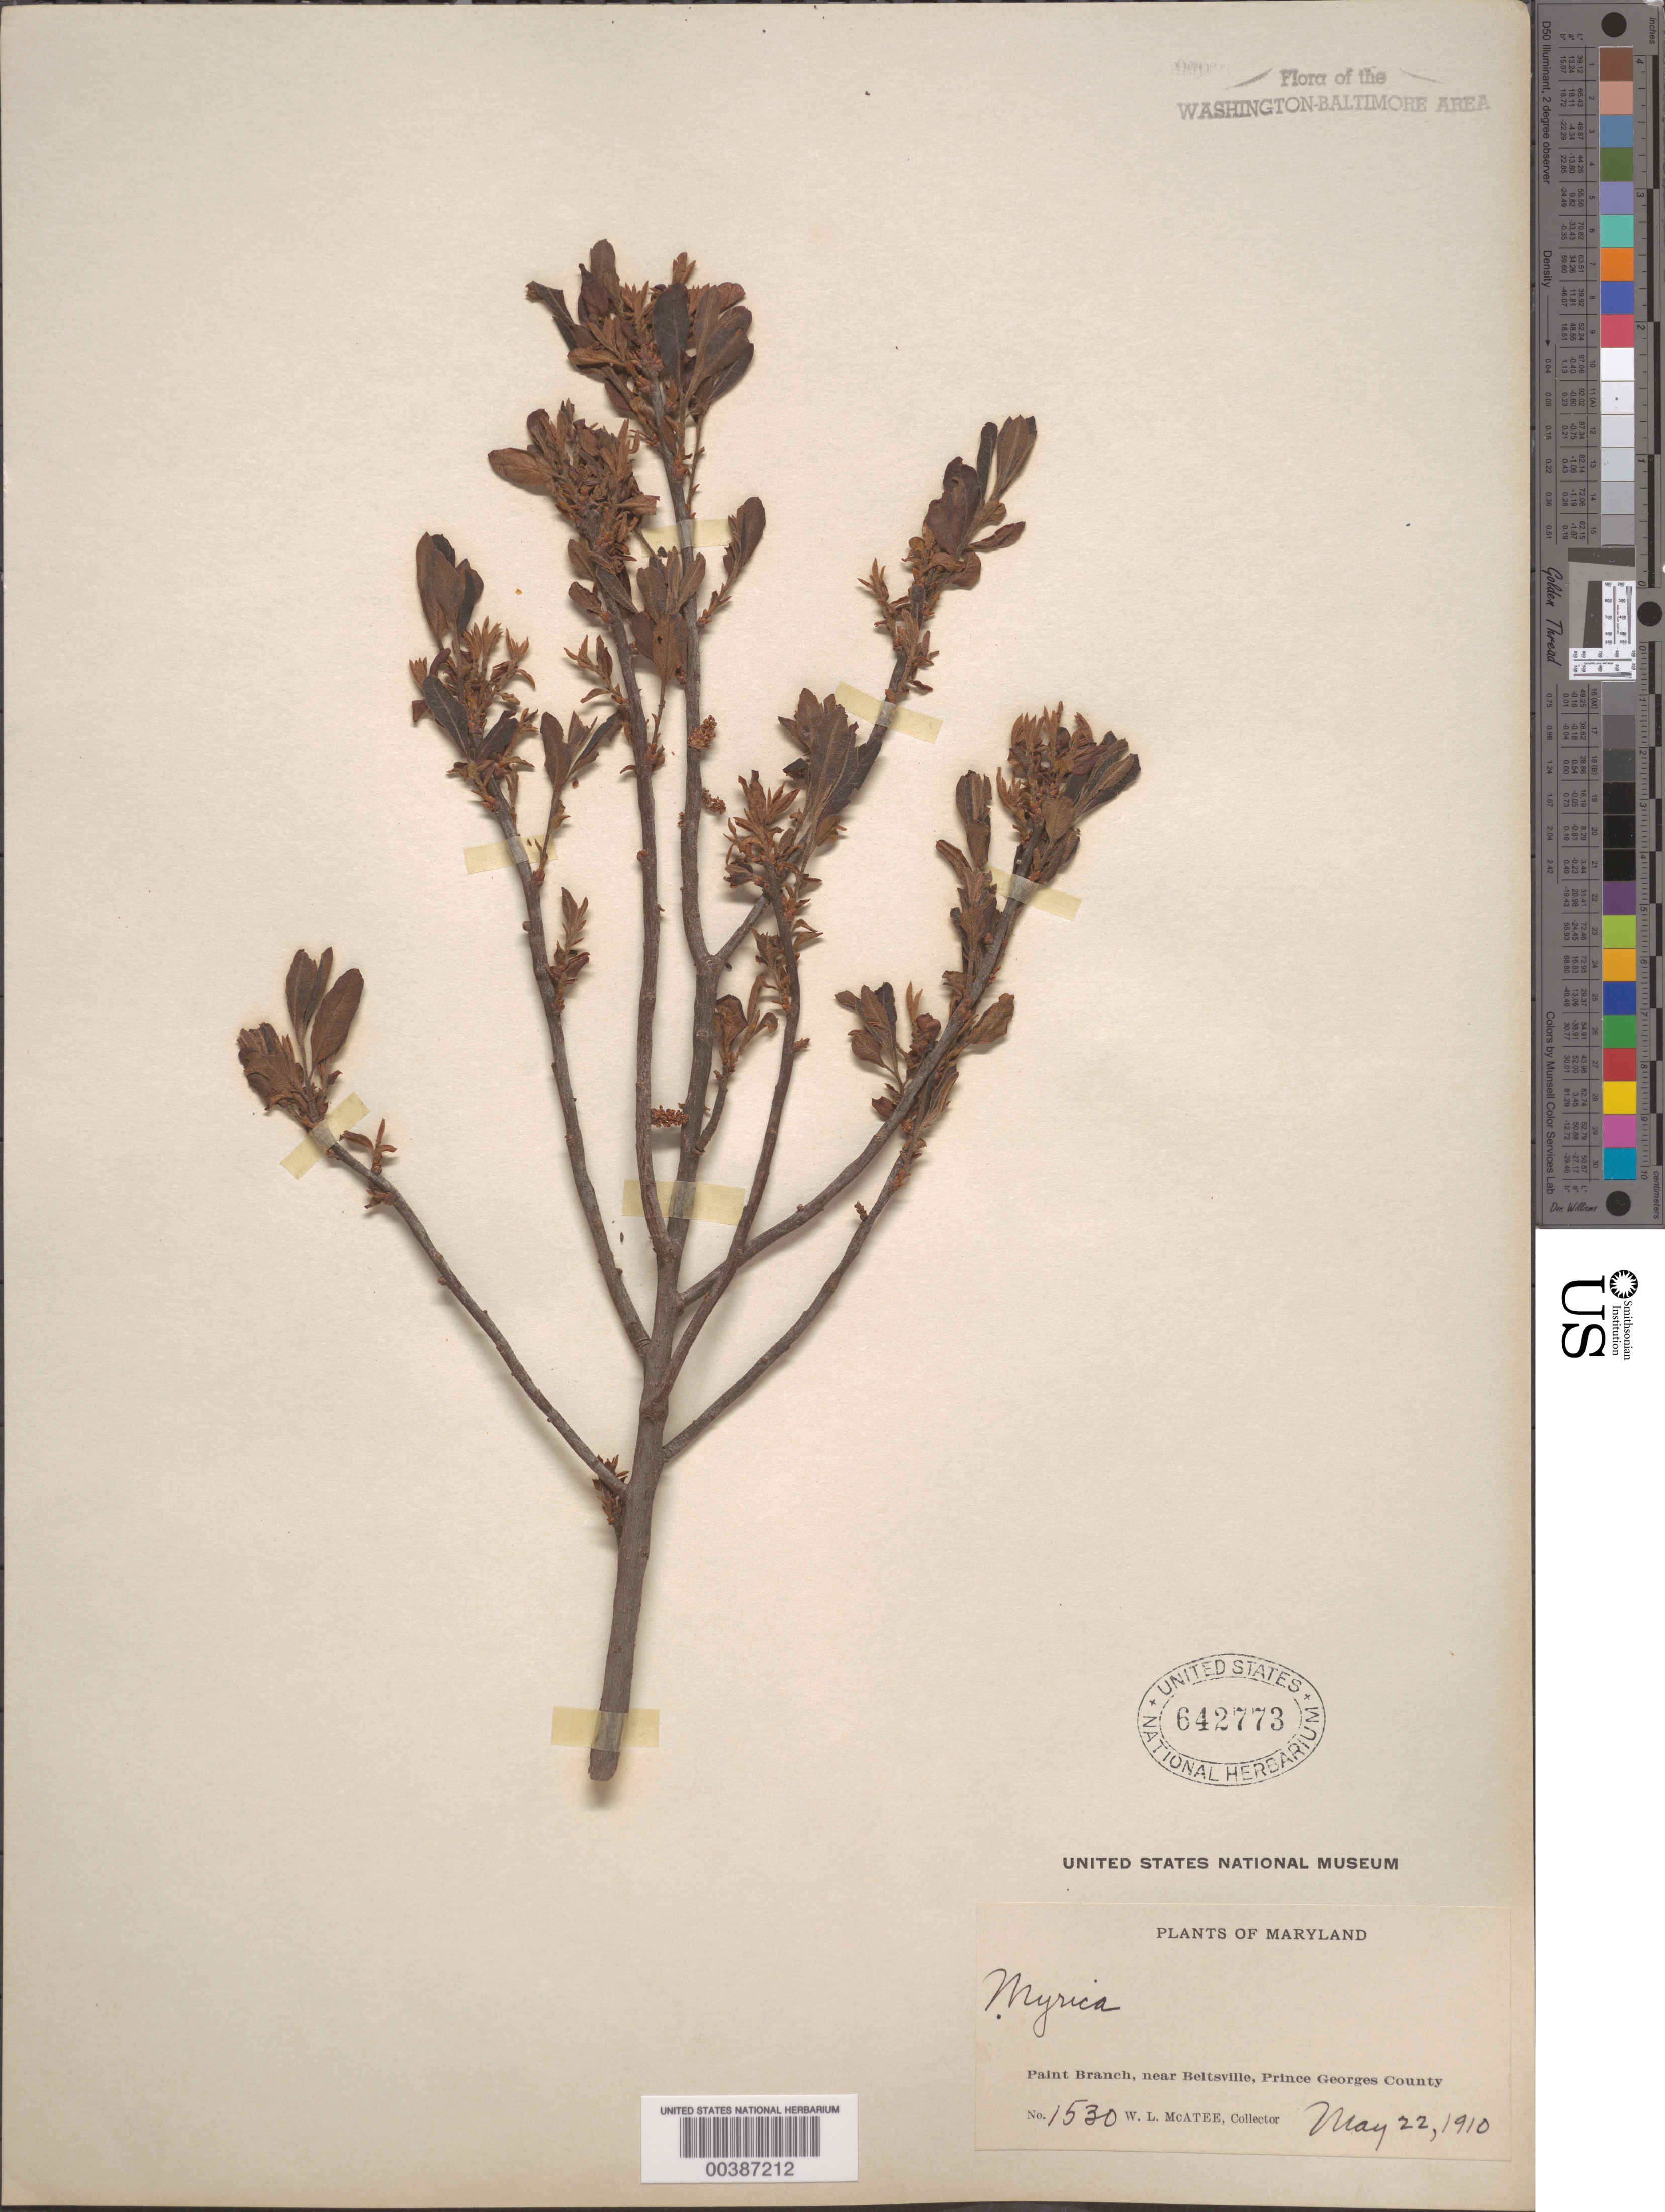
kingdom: Plantae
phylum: Tracheophyta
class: Magnoliopsida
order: Fagales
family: Myricaceae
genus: Morella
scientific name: Morella pensylvanica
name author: (Mirb.) Kartesz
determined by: Strong, Mark T., (BOT), Smithsonian Institution - National Museum of Natural History (UNITED STATES)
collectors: W. McAtee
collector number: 1530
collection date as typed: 22 May 1910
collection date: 1910-05-22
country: United States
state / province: Maryland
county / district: Prince George's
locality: Paint Branch, Beltsville vicinity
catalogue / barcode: US 642773